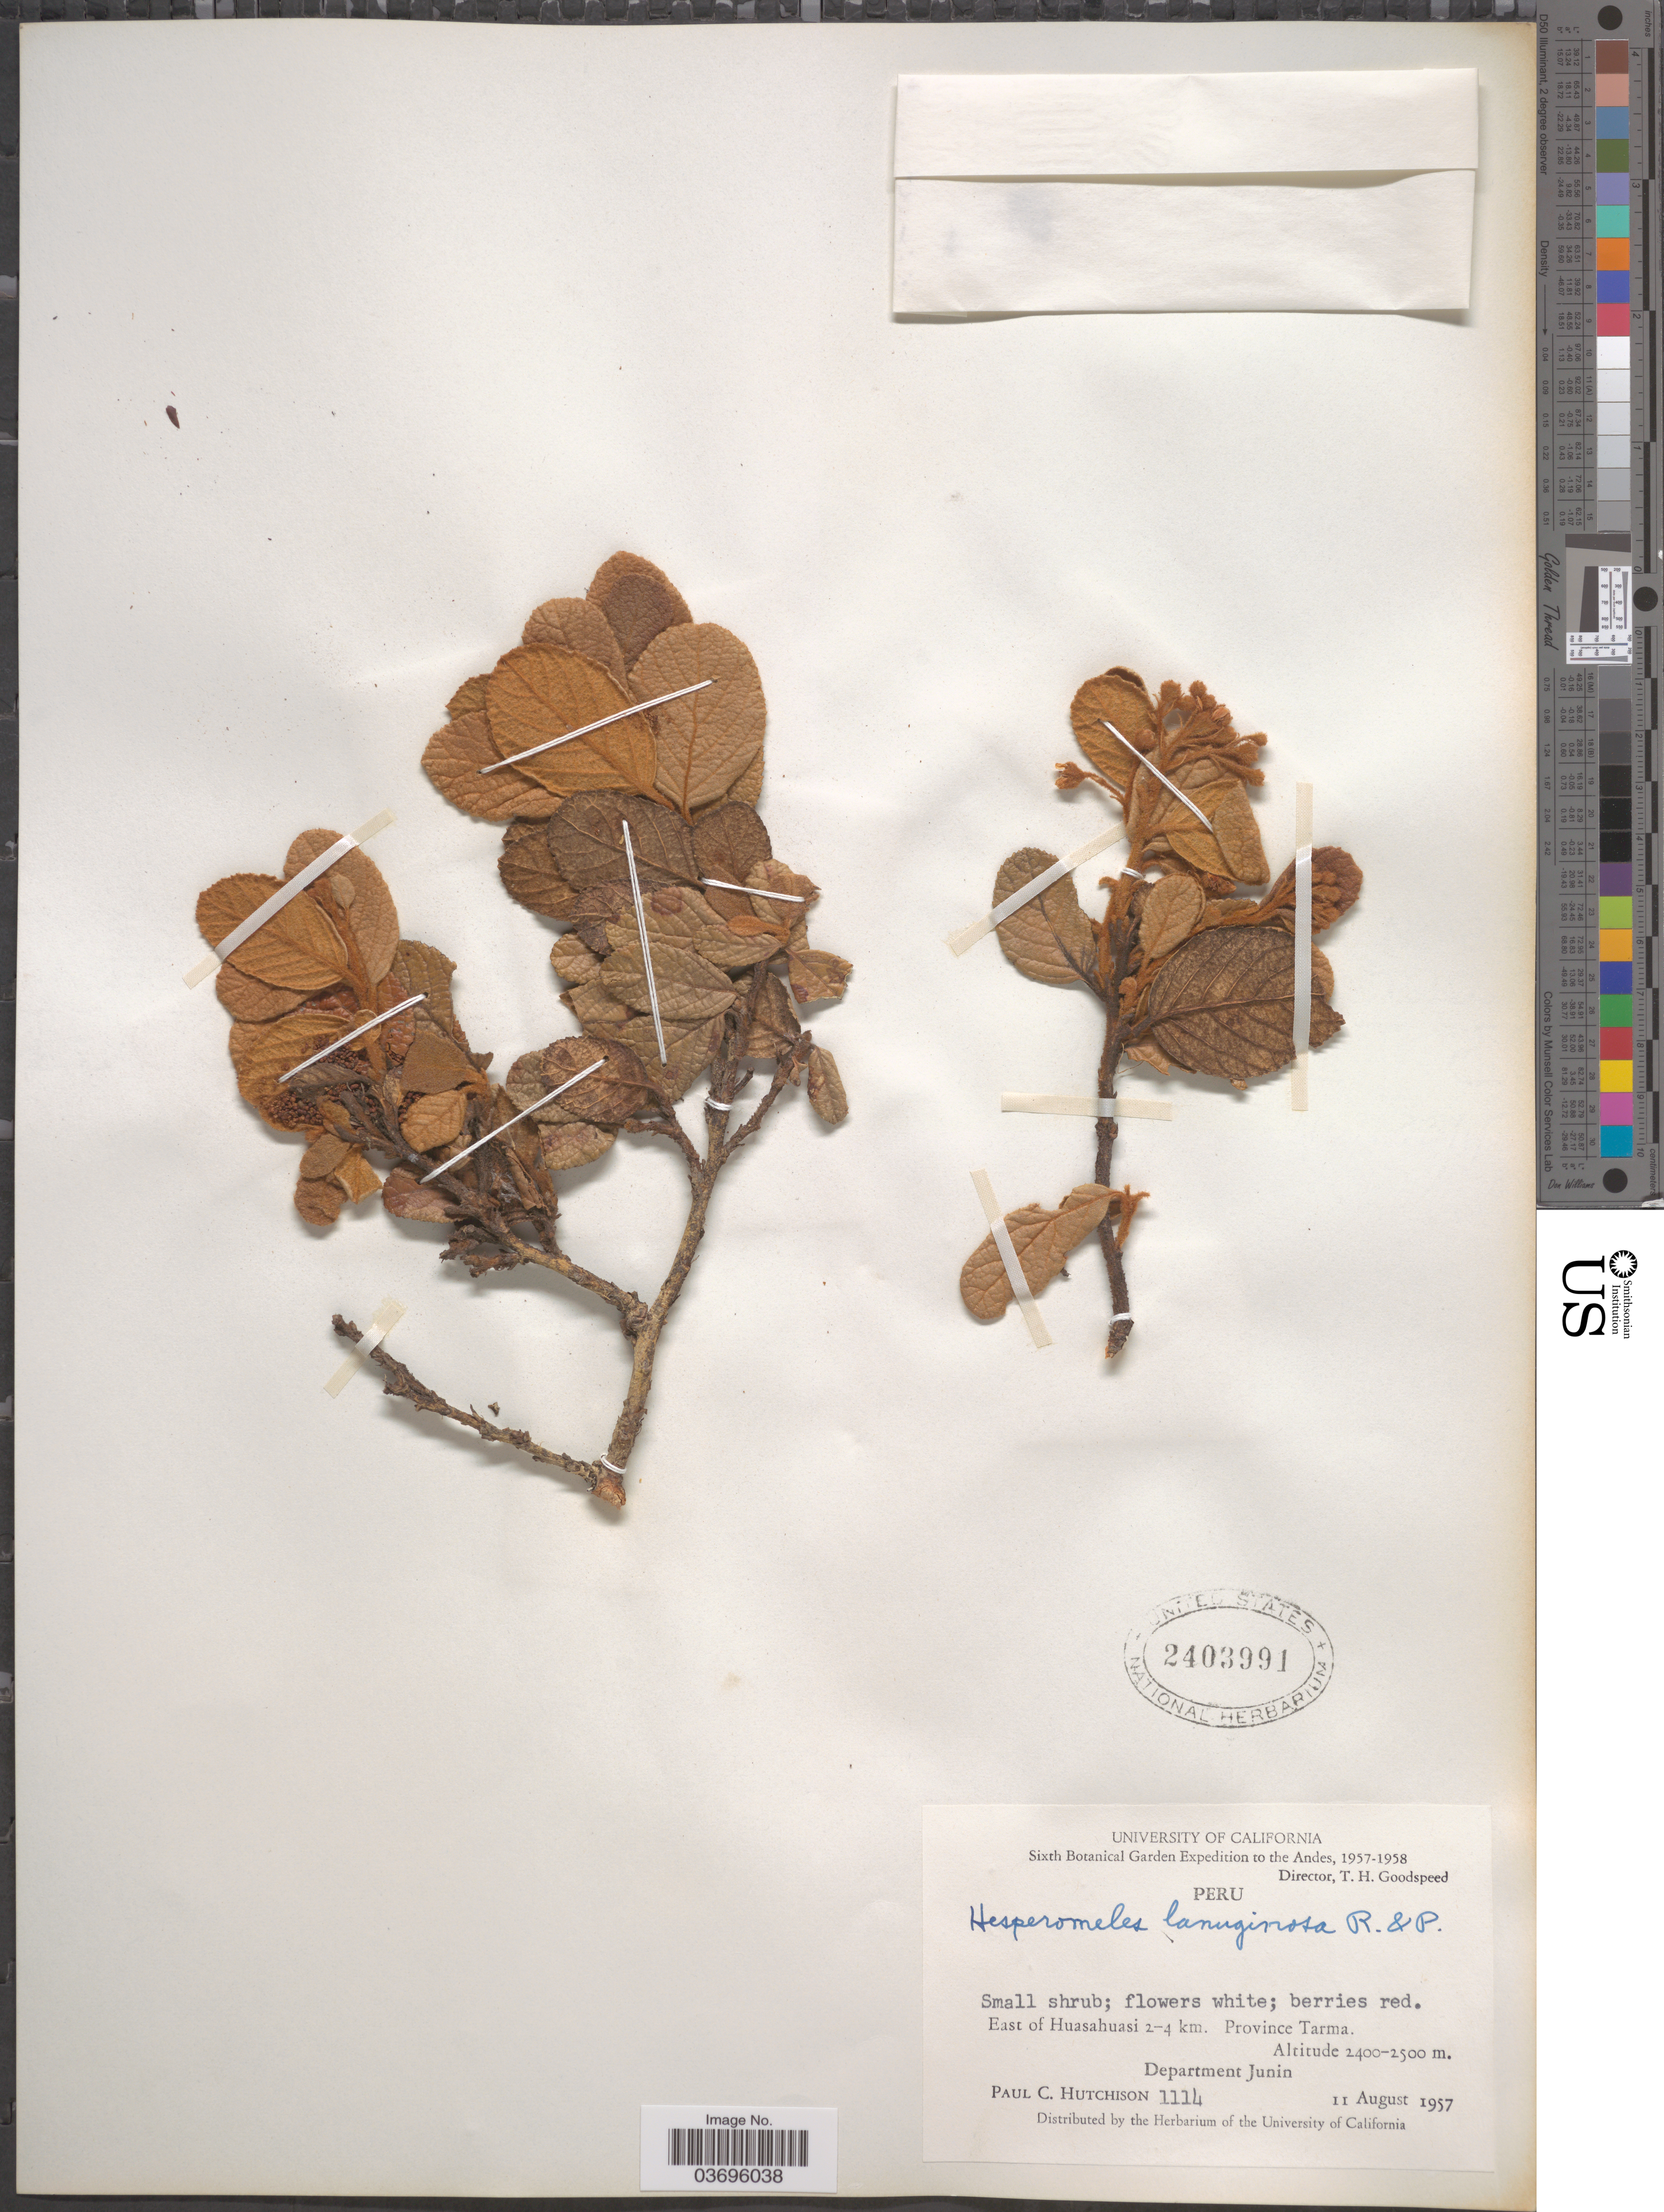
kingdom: Plantae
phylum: Tracheophyta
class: Magnoliopsida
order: Rosales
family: Rosaceae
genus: Hesperomeles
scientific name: Hesperomeles ferruginea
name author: (Juss. ex Pers.) Benth.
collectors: P. C. Hutchison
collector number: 1114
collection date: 1957-08-11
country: Peru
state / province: Junín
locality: Andes. East of Huasahuasi 2-4 km. Province Tarma. Department of Junin.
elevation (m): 2400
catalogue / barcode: US 2403991